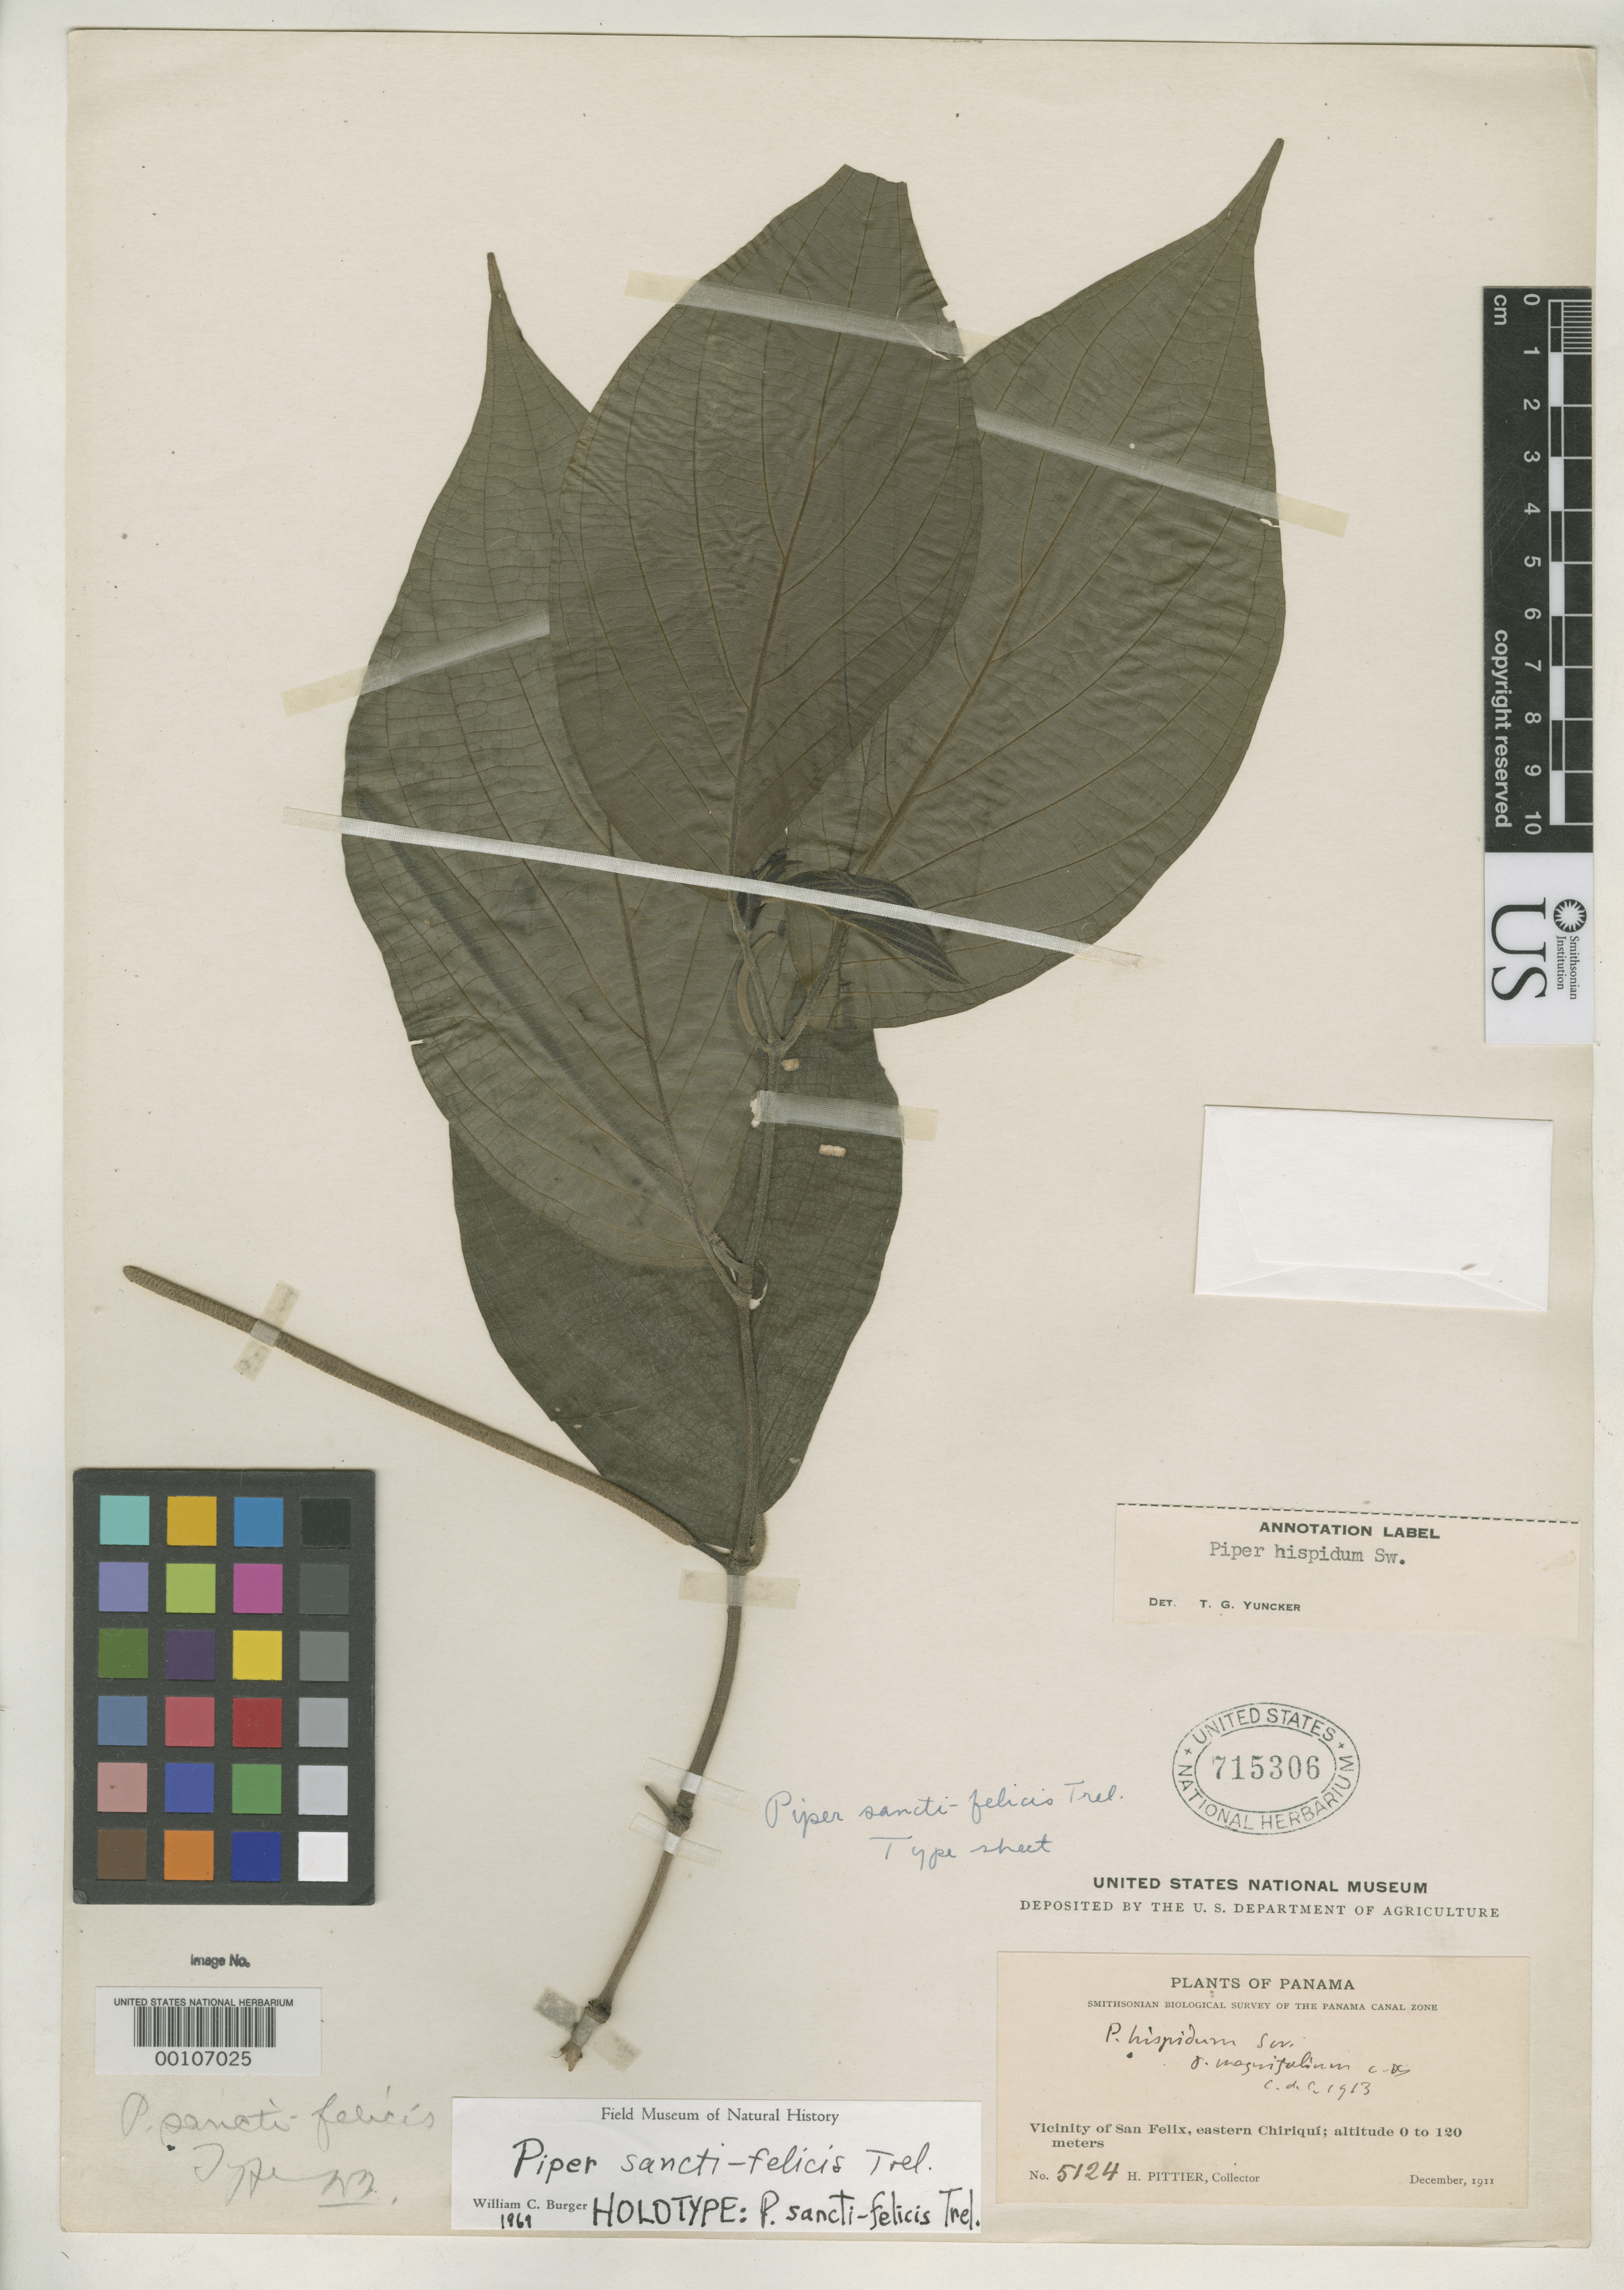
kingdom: Plantae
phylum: Tracheophyta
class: Magnoliopsida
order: Piperales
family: Piperaceae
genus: Piper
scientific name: Piper sancti-felicis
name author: Trel.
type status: Holotype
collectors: H. F. Pittier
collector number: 5124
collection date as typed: Dec 1911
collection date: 1911-12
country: Panama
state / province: Chiriquí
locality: San Felix.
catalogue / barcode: US 715306